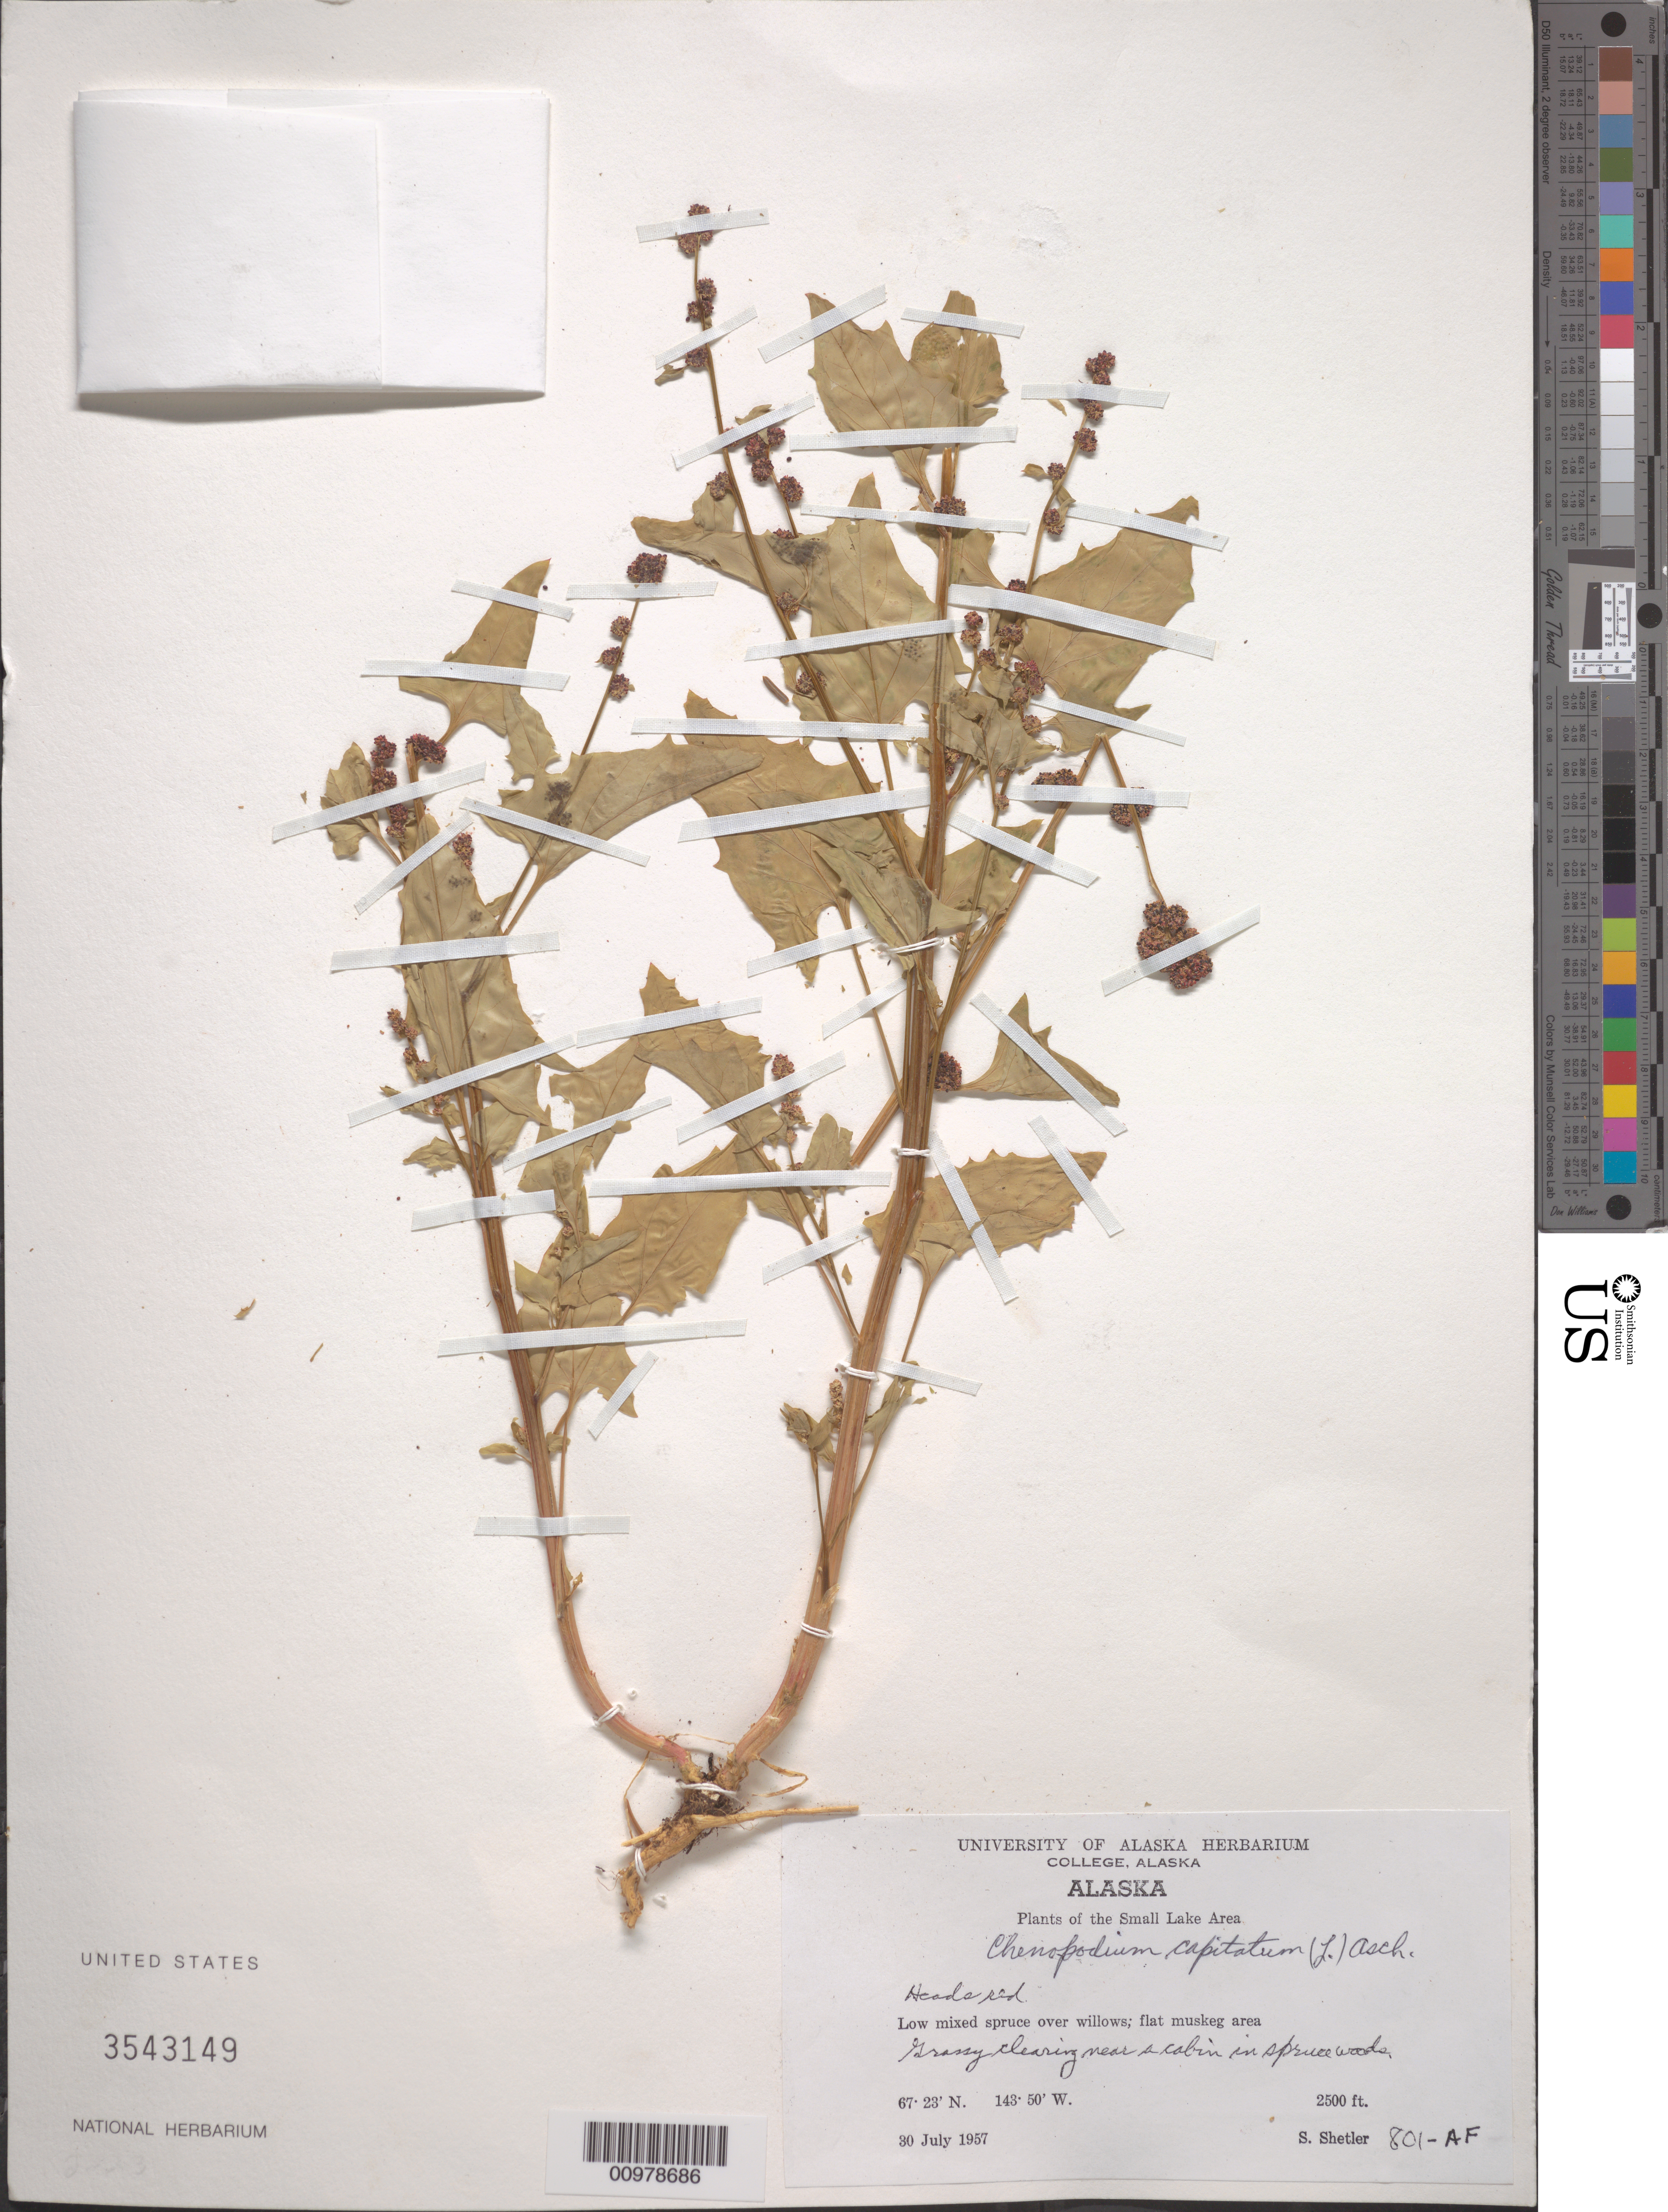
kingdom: Plantae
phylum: Tracheophyta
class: Magnoliopsida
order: Caryophyllales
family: Amaranthaceae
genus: Blitum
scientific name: Blitum capitatum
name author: L.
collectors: S. Shetler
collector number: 801-AF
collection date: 1957-07-30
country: United States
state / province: Alaska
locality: The Small Lake Area.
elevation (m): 762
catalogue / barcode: US 3543149